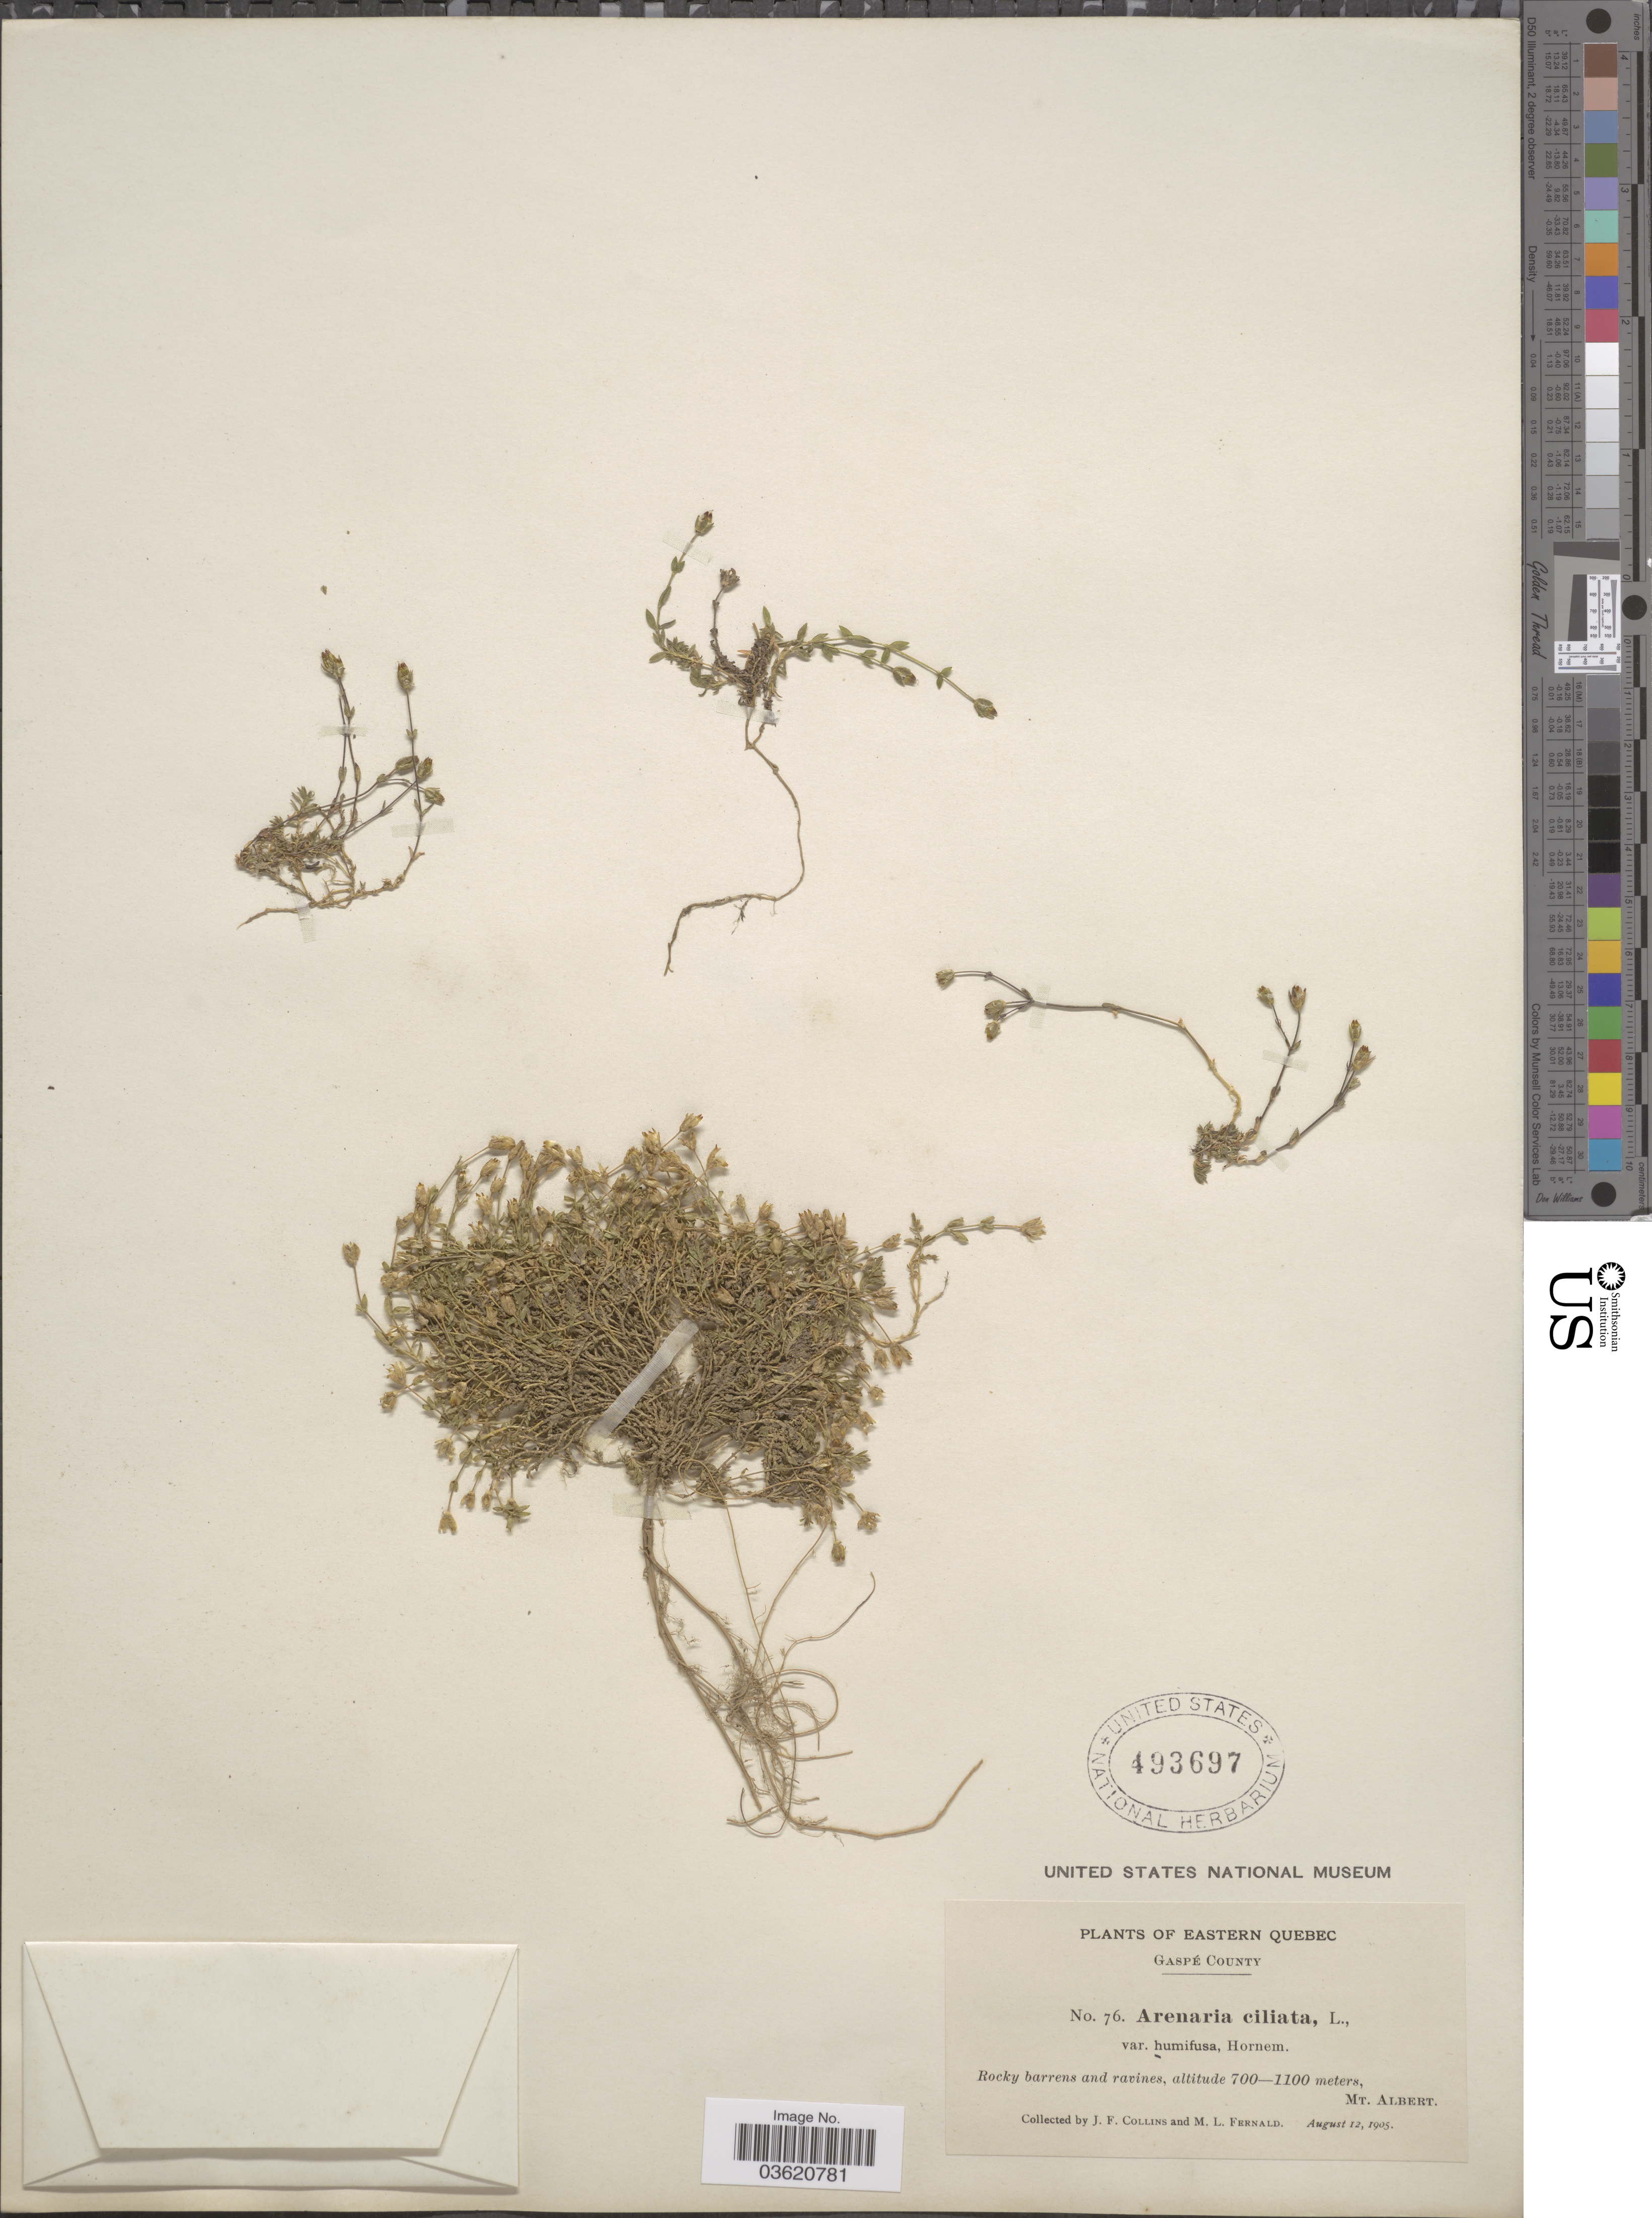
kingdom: Plantae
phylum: Tracheophyta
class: Magnoliopsida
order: Caryophyllales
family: Caryophyllaceae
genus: Arenaria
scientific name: Arenaria humifusa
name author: Wahlenb.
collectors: J. Collins & M. L. Fernald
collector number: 76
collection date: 1905-08-12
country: Canada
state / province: Quebec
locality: Eastern Quebec. Gaspé County. Mt. Albert.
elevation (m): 700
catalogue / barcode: US 493697